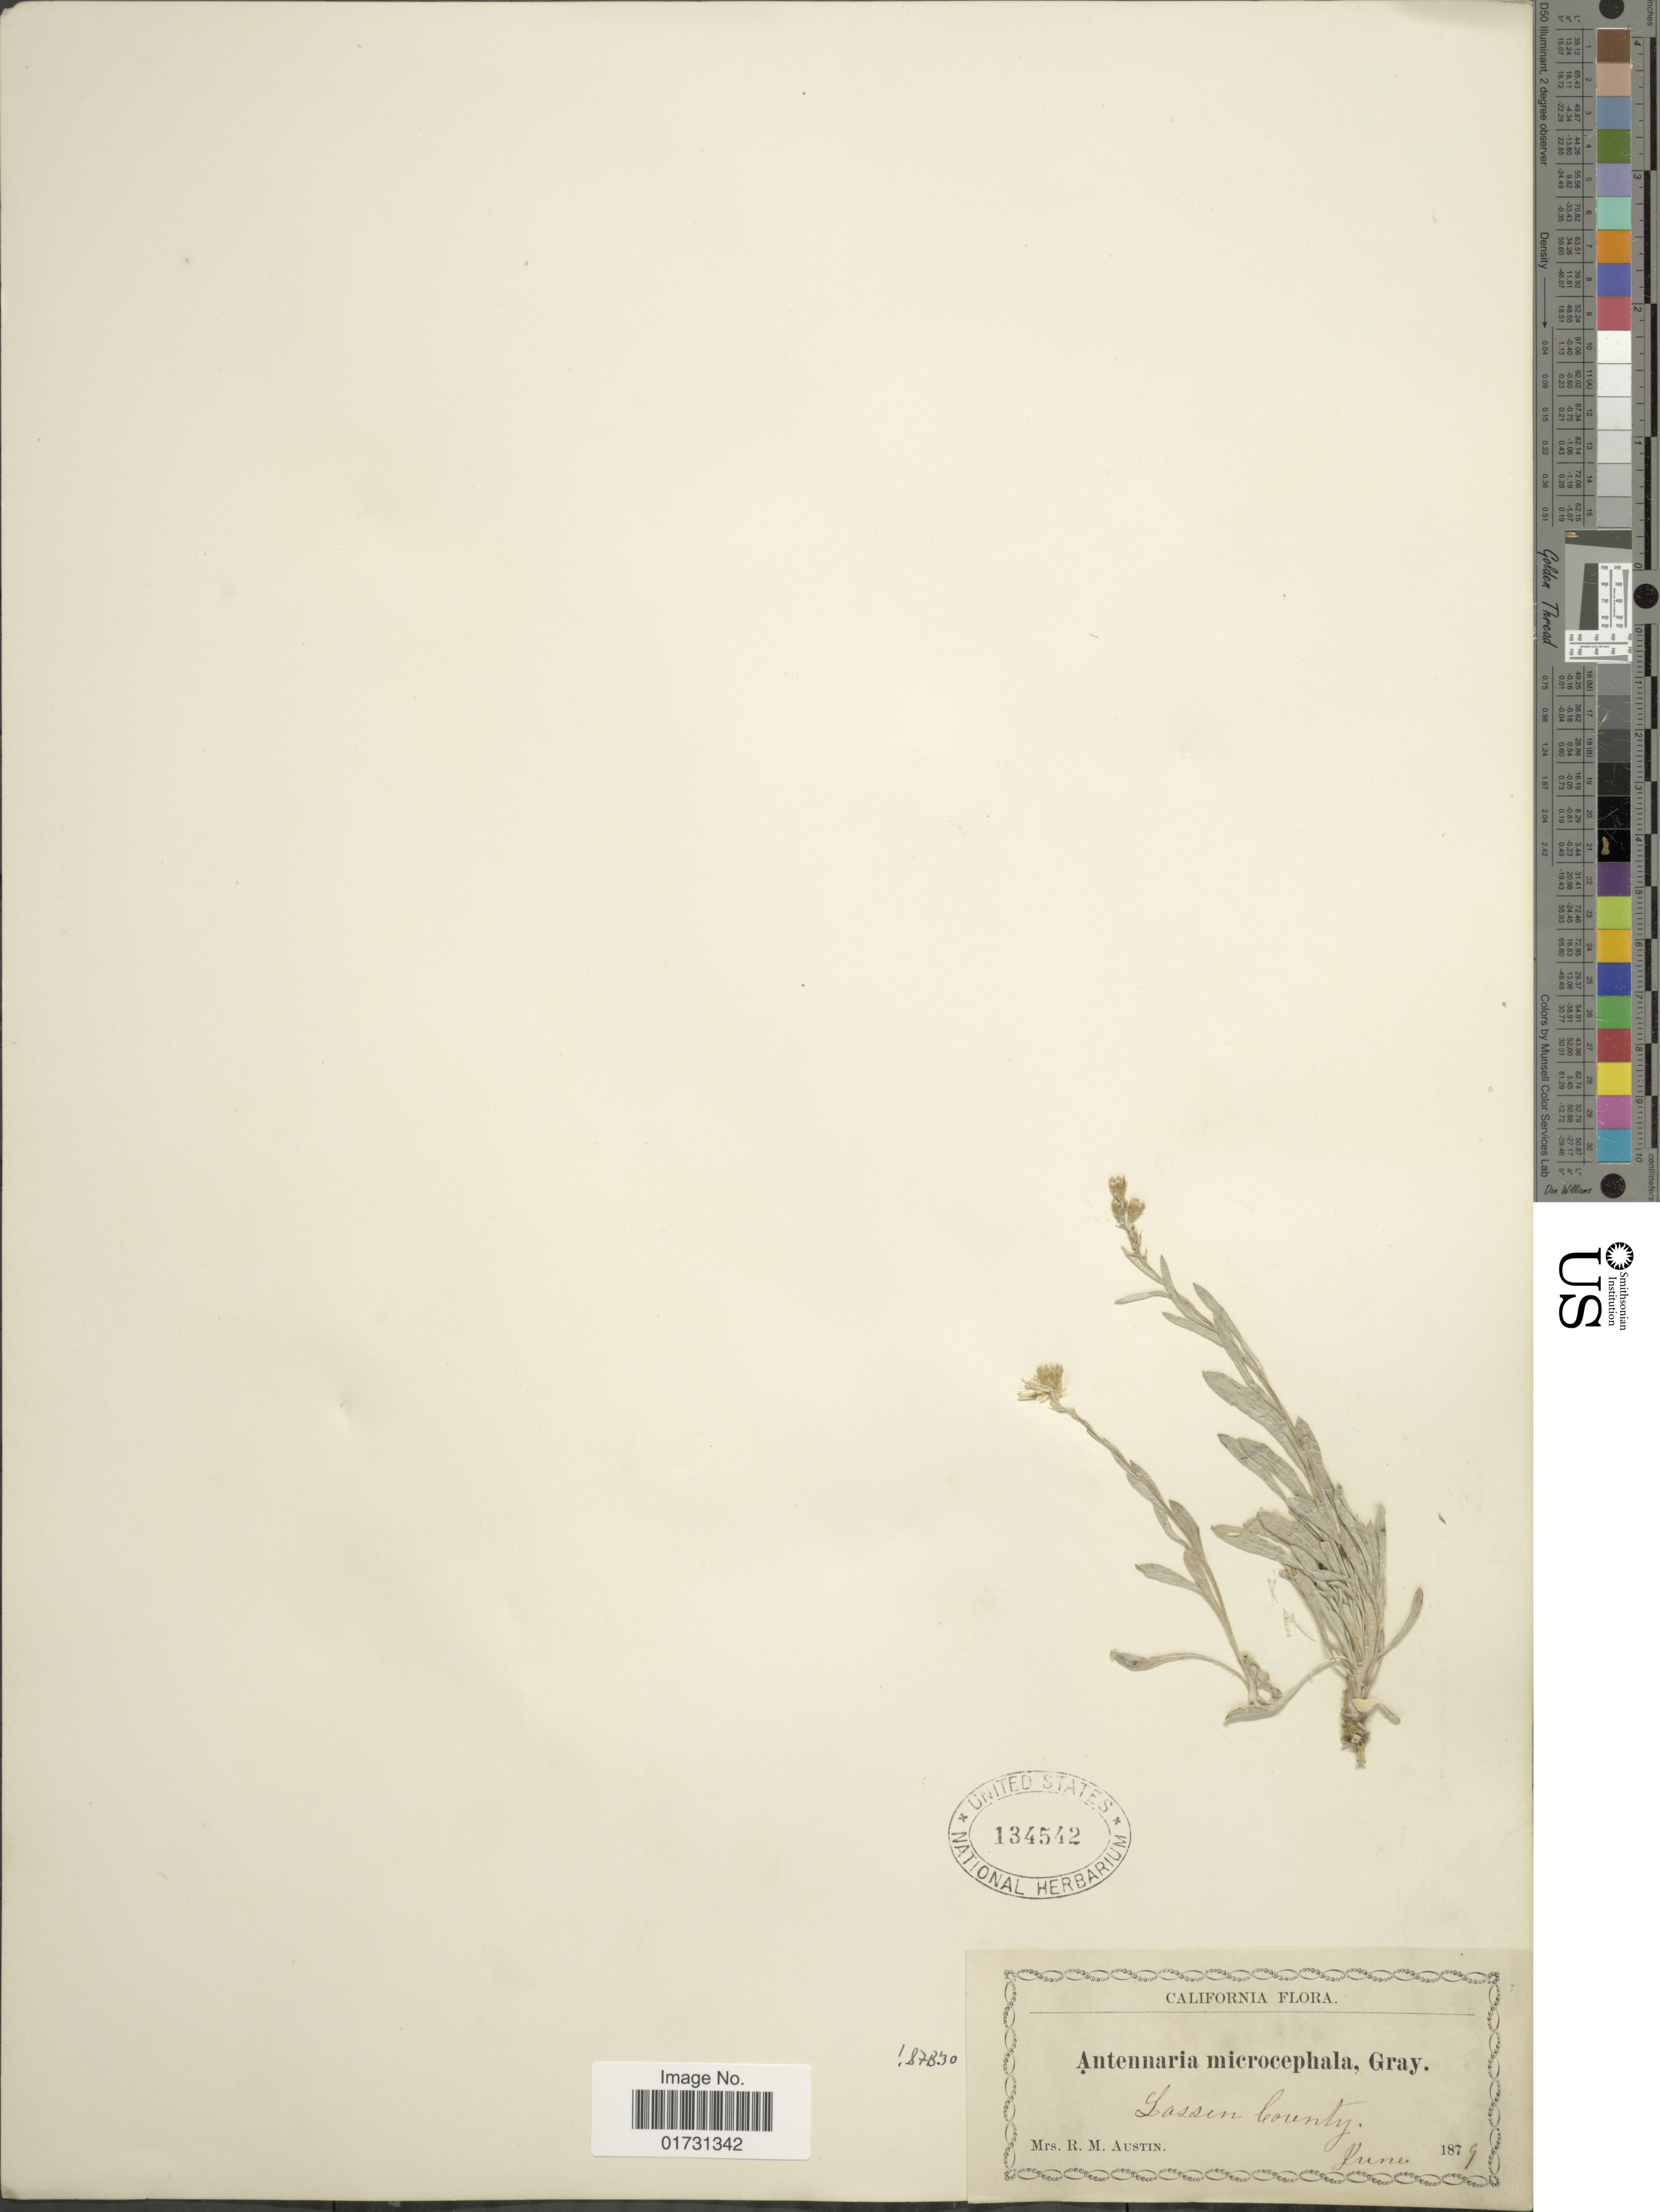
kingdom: Plantae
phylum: Tracheophyta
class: Magnoliopsida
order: Asterales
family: Asteraceae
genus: Antennaria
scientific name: Antennaria microcephala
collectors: R. Austin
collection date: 1879-06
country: United States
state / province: California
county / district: Lassen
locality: Lassen County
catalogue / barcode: US 134542